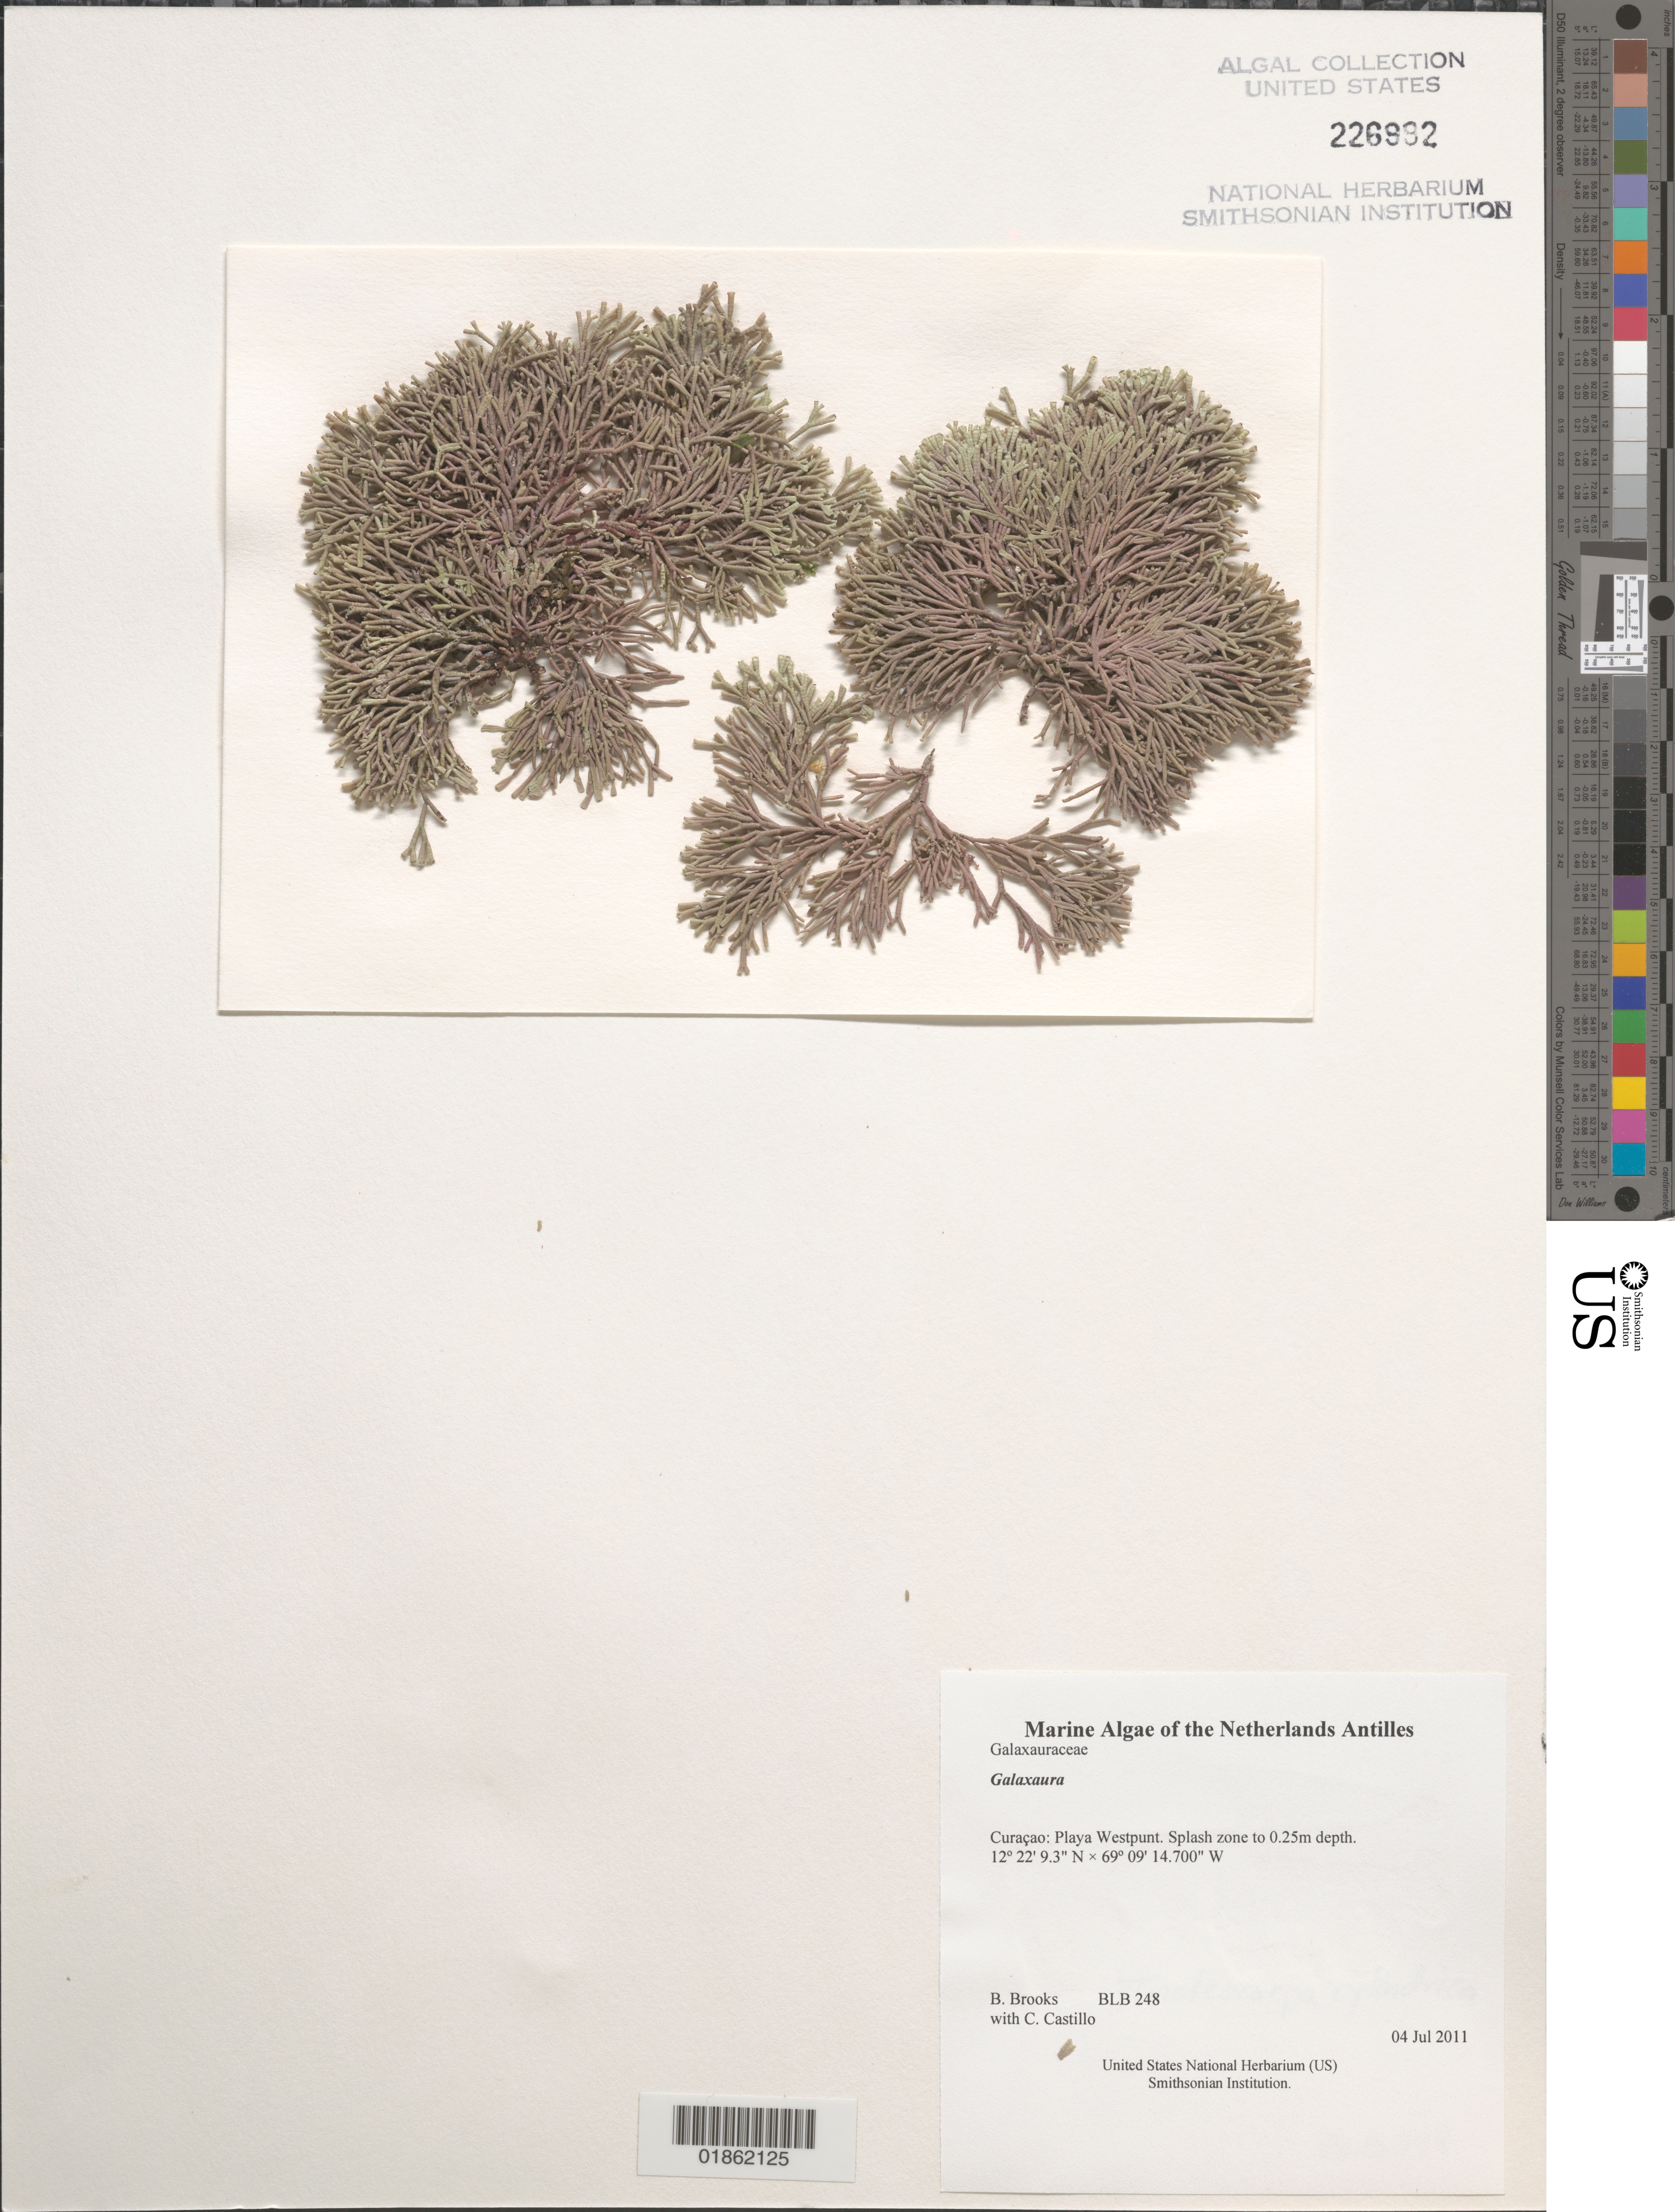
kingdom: Plantae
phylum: Rhodophyta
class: Florideophyceae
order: Nemaliales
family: Galaxauraceae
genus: Galaxaura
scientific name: Galaxaura sp.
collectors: B. Brooks & C. Castillo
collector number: BLB 248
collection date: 2011-07-04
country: Curaçao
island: Curaçao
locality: Playa Westpunt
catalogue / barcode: US 226992